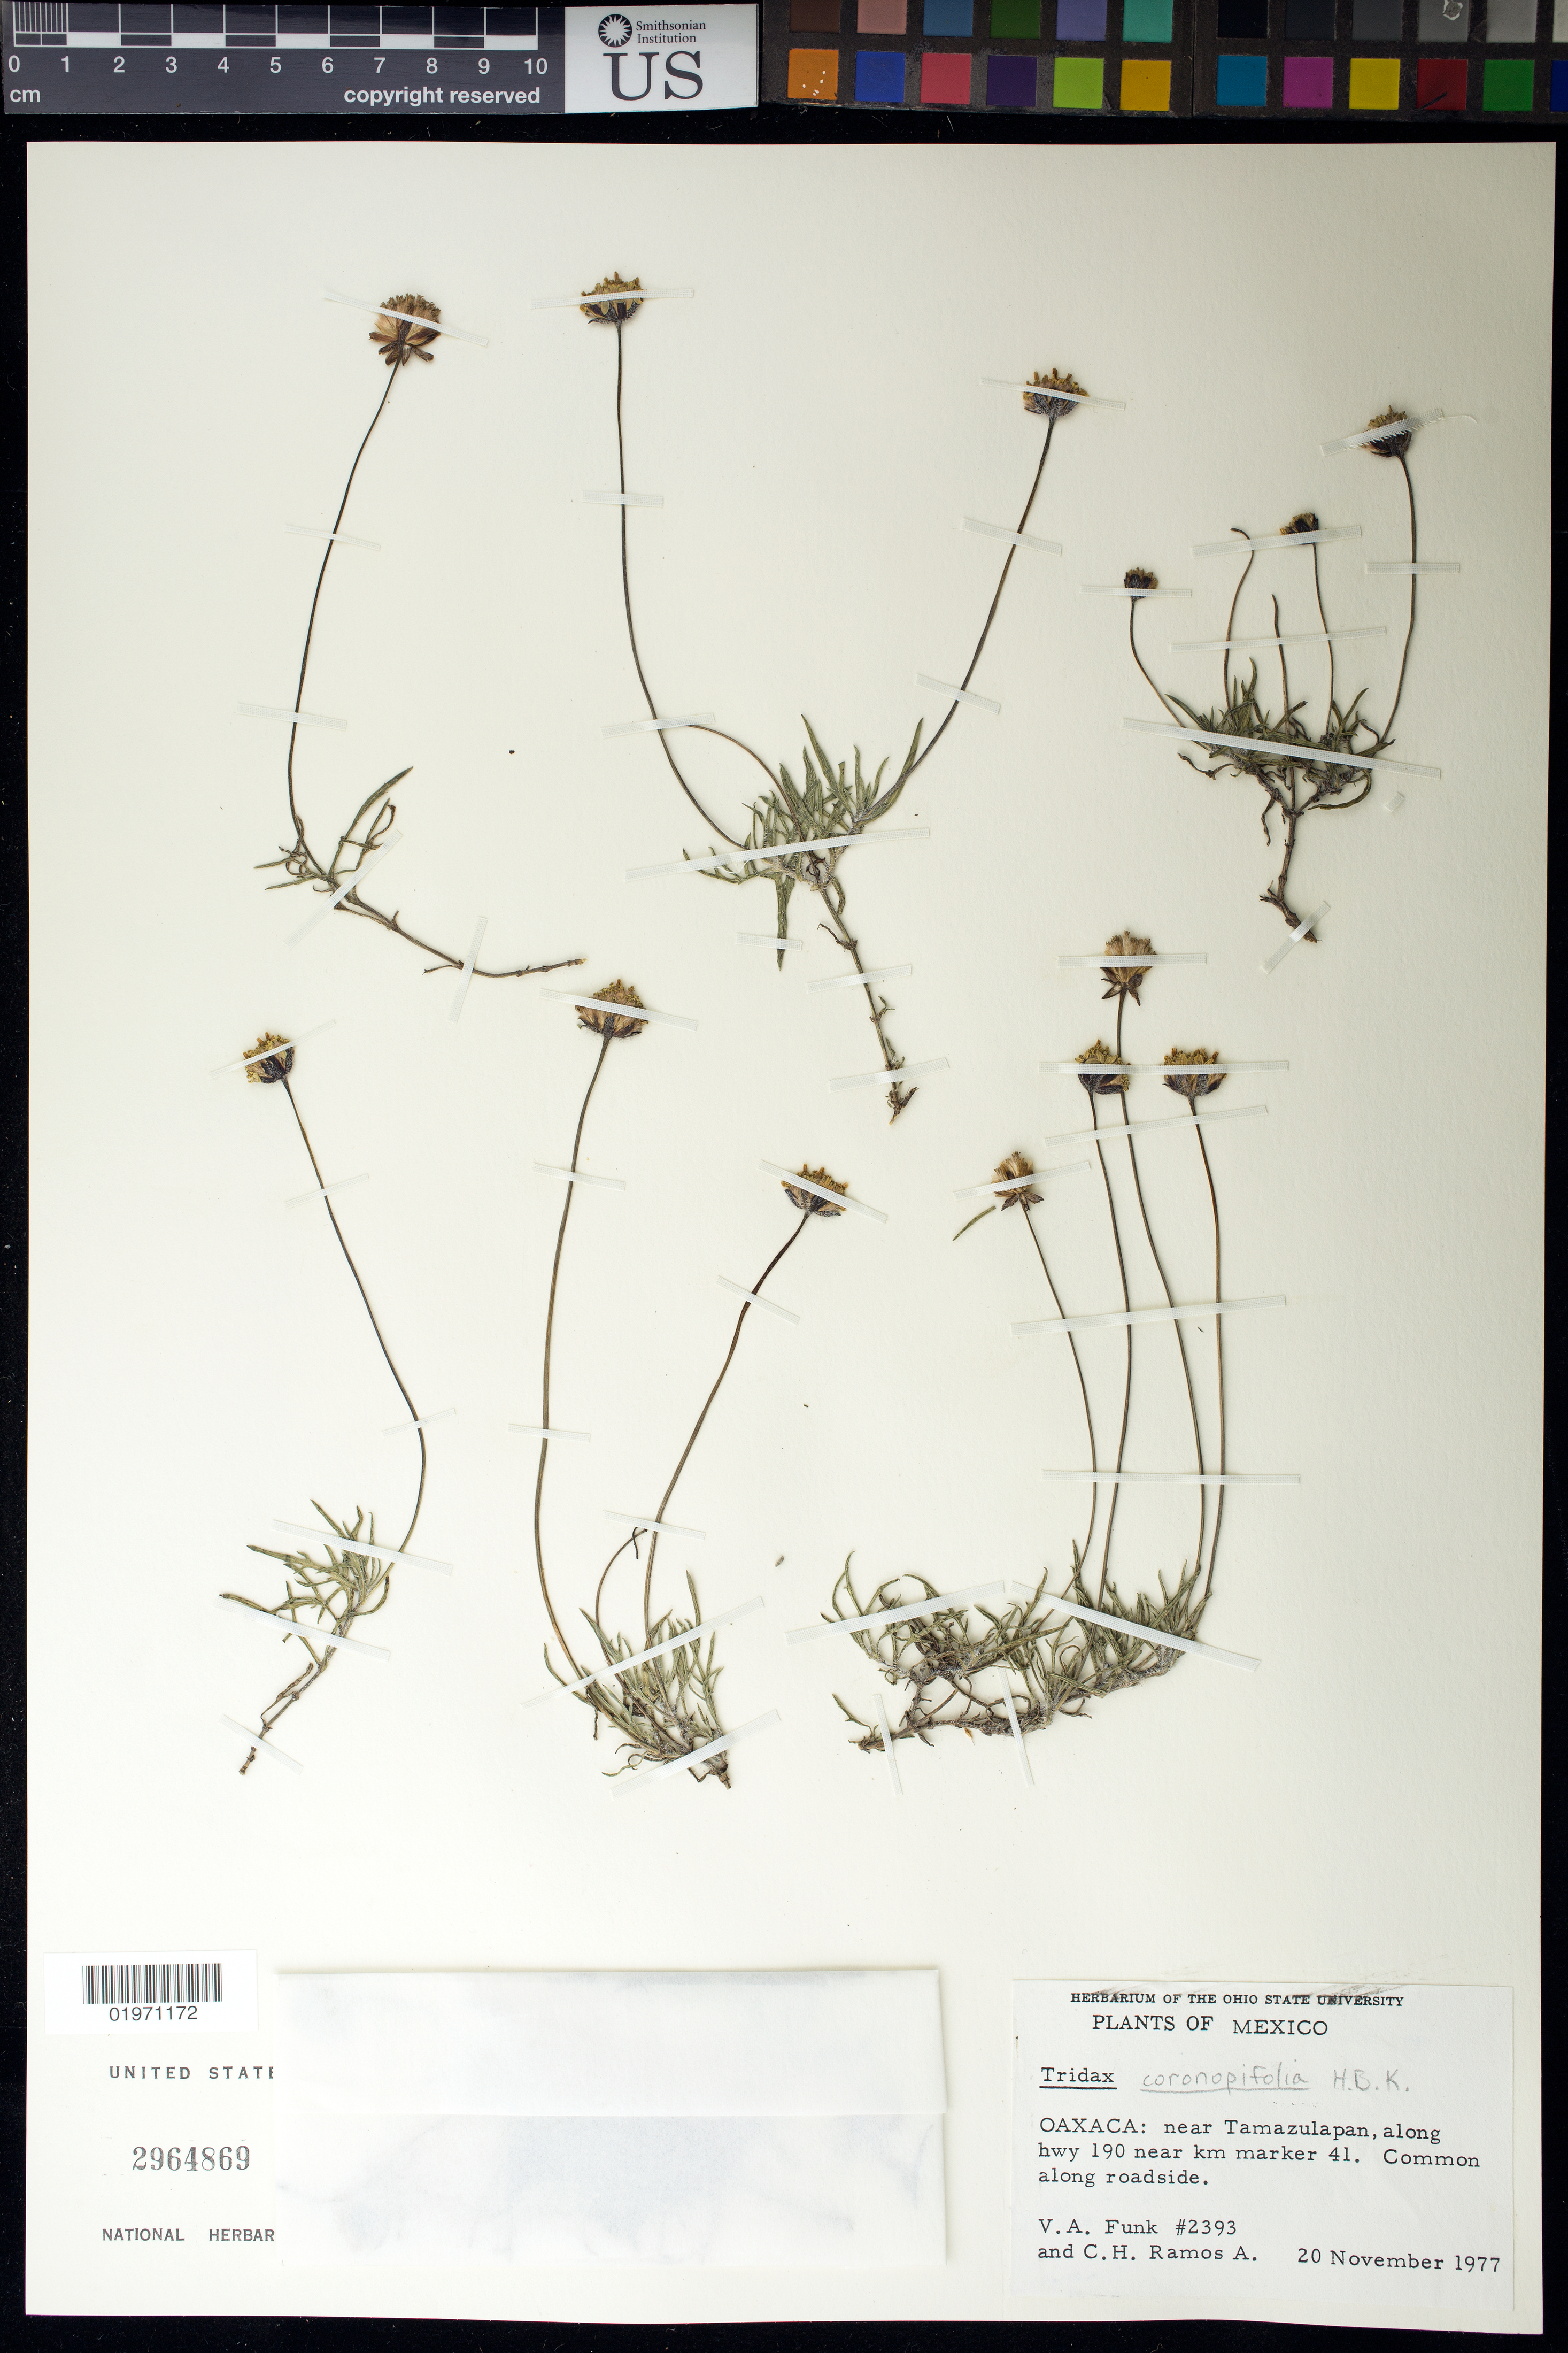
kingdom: Plantae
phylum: Tracheophyta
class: Magnoliopsida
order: Asterales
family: Asteraceae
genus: Tridax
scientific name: Tridax coronopifolia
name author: (Kunth) Hemsl.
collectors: V. Funk & C. Ramos A.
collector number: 2393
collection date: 1977-11-20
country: Mexico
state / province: Oaxaca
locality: Near Tamazulapan, along Hwy 190 near km marker 41.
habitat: Common along roadside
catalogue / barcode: US 2964869